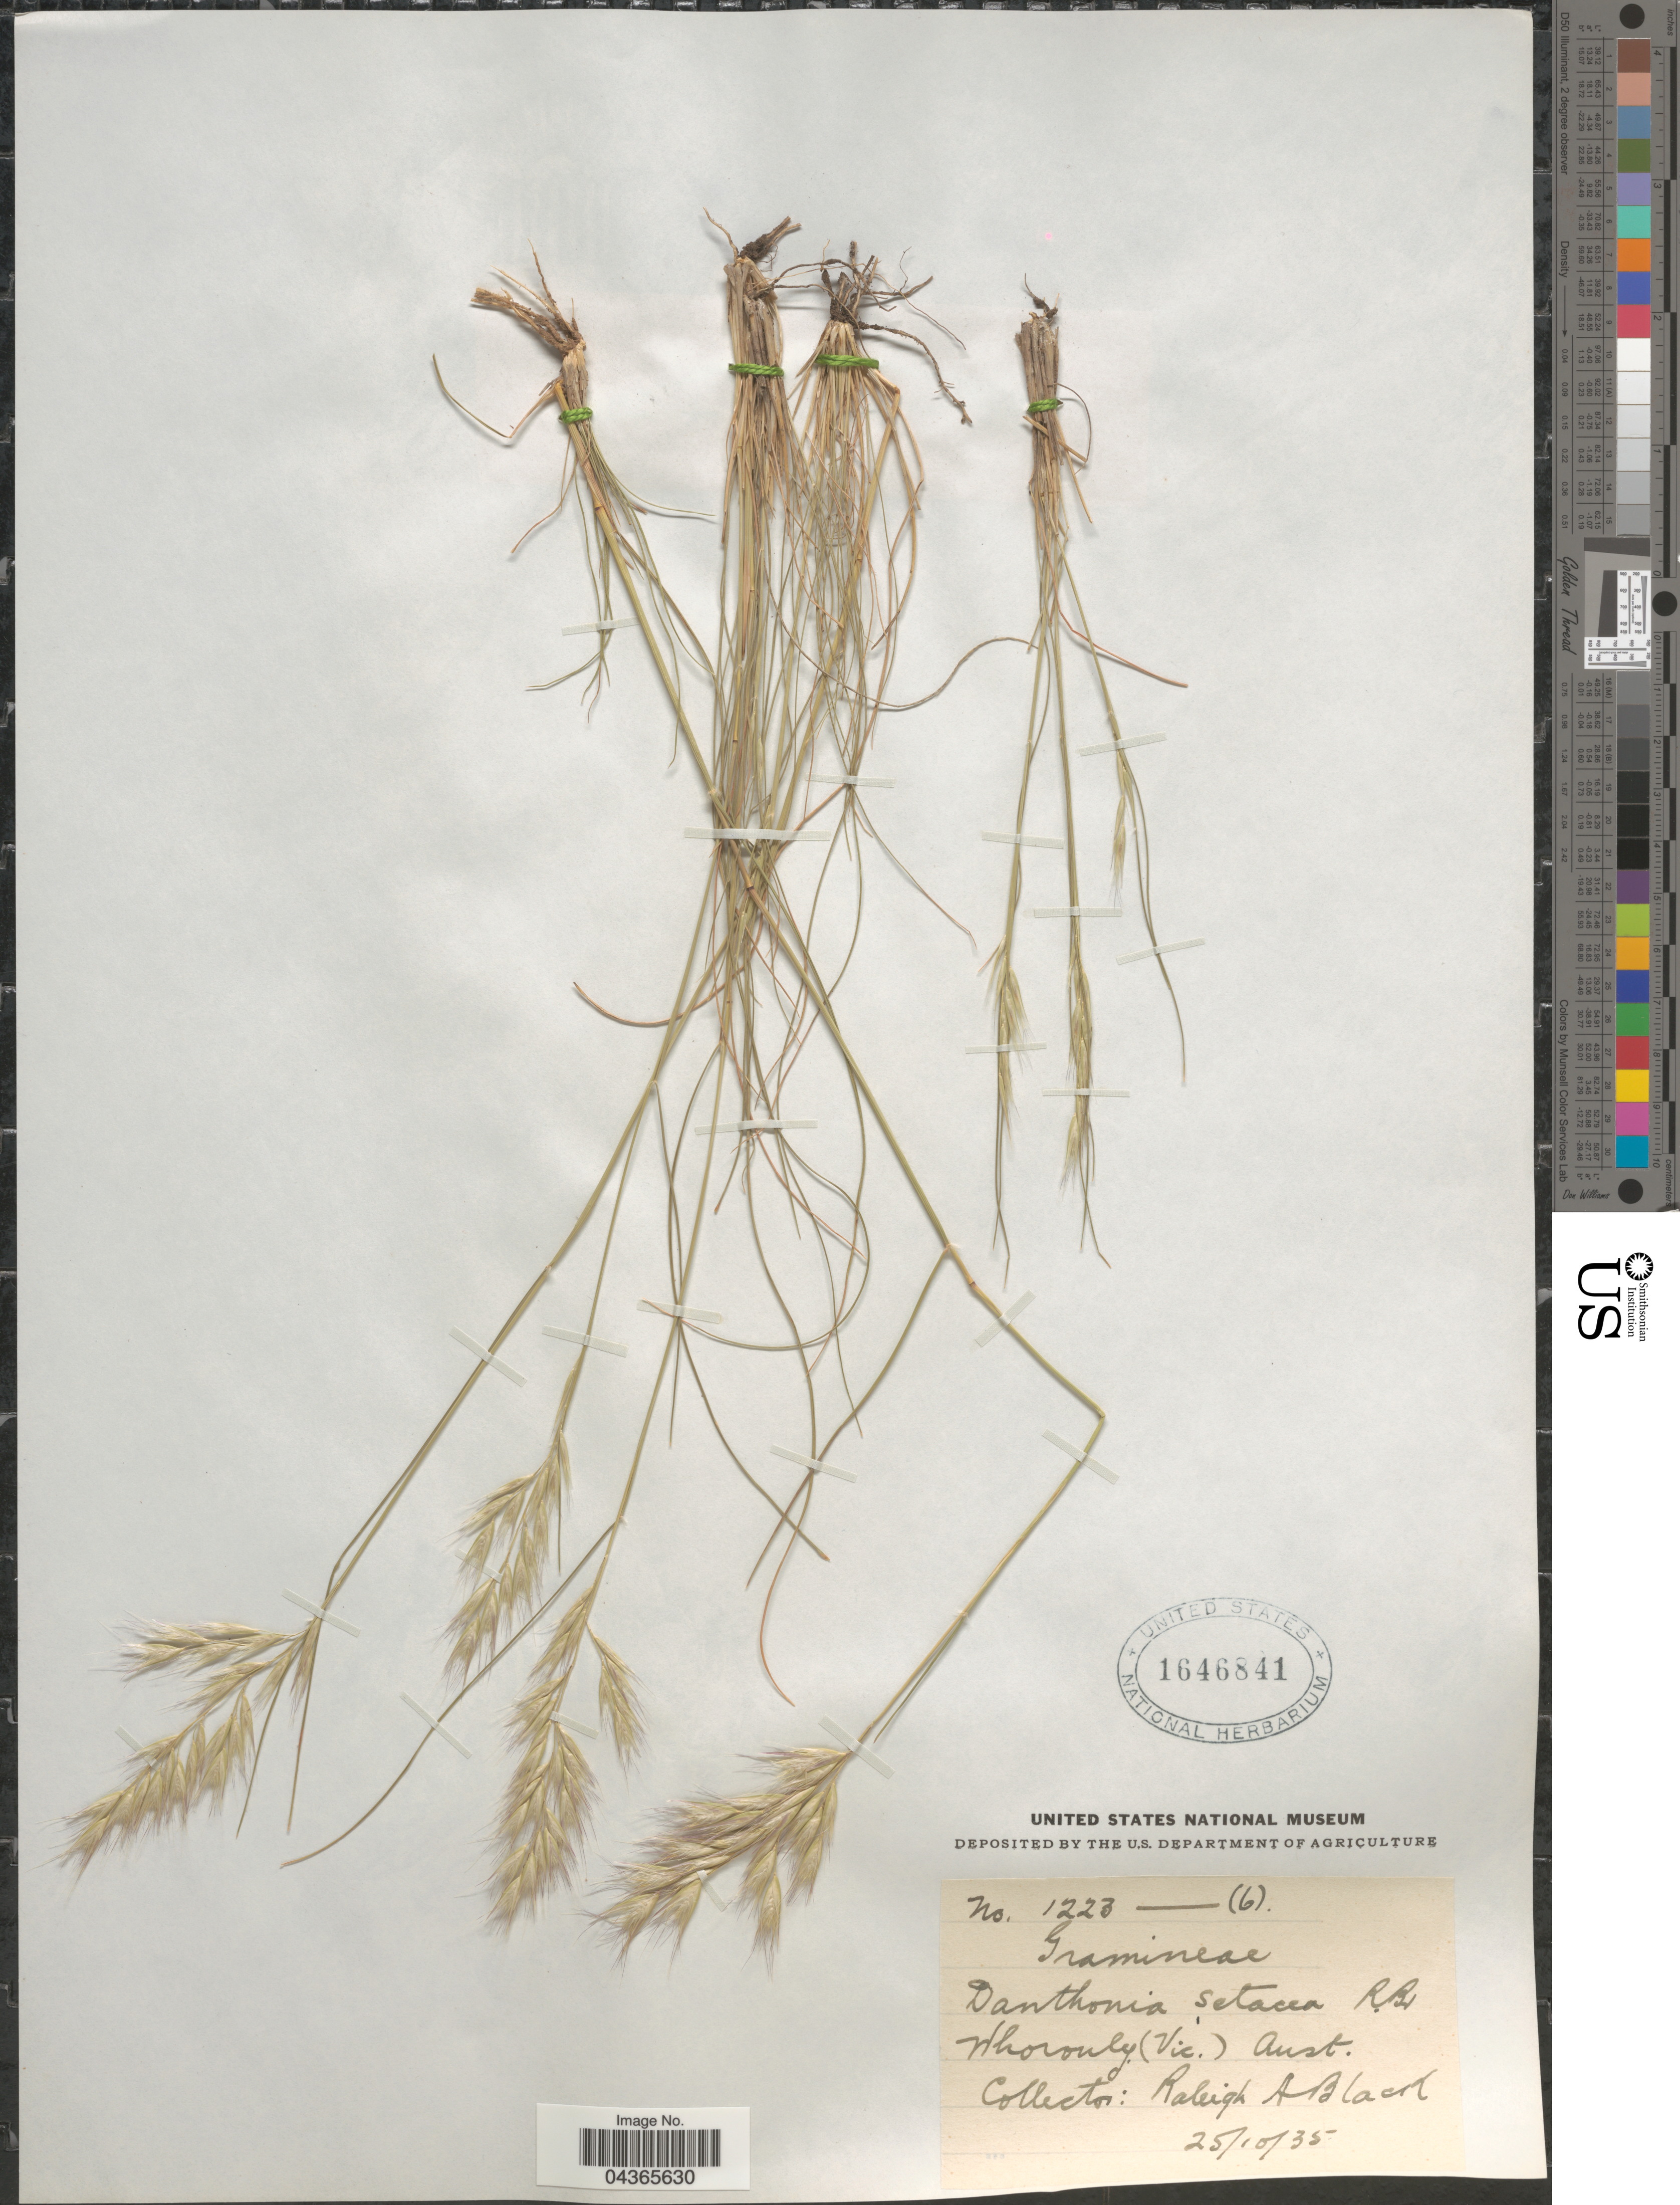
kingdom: Plantae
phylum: Tracheophyta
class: Liliopsida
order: Poales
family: Poaceae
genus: Rytidosperma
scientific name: Rytidosperma setaceum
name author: (R. Br.) Connor & Edgar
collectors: R. A. Black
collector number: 1223-(6)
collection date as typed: Transcribed d/m/y: 25/10/35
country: Australia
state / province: Victoria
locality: Whorouly (Vic.).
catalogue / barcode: US 1646841